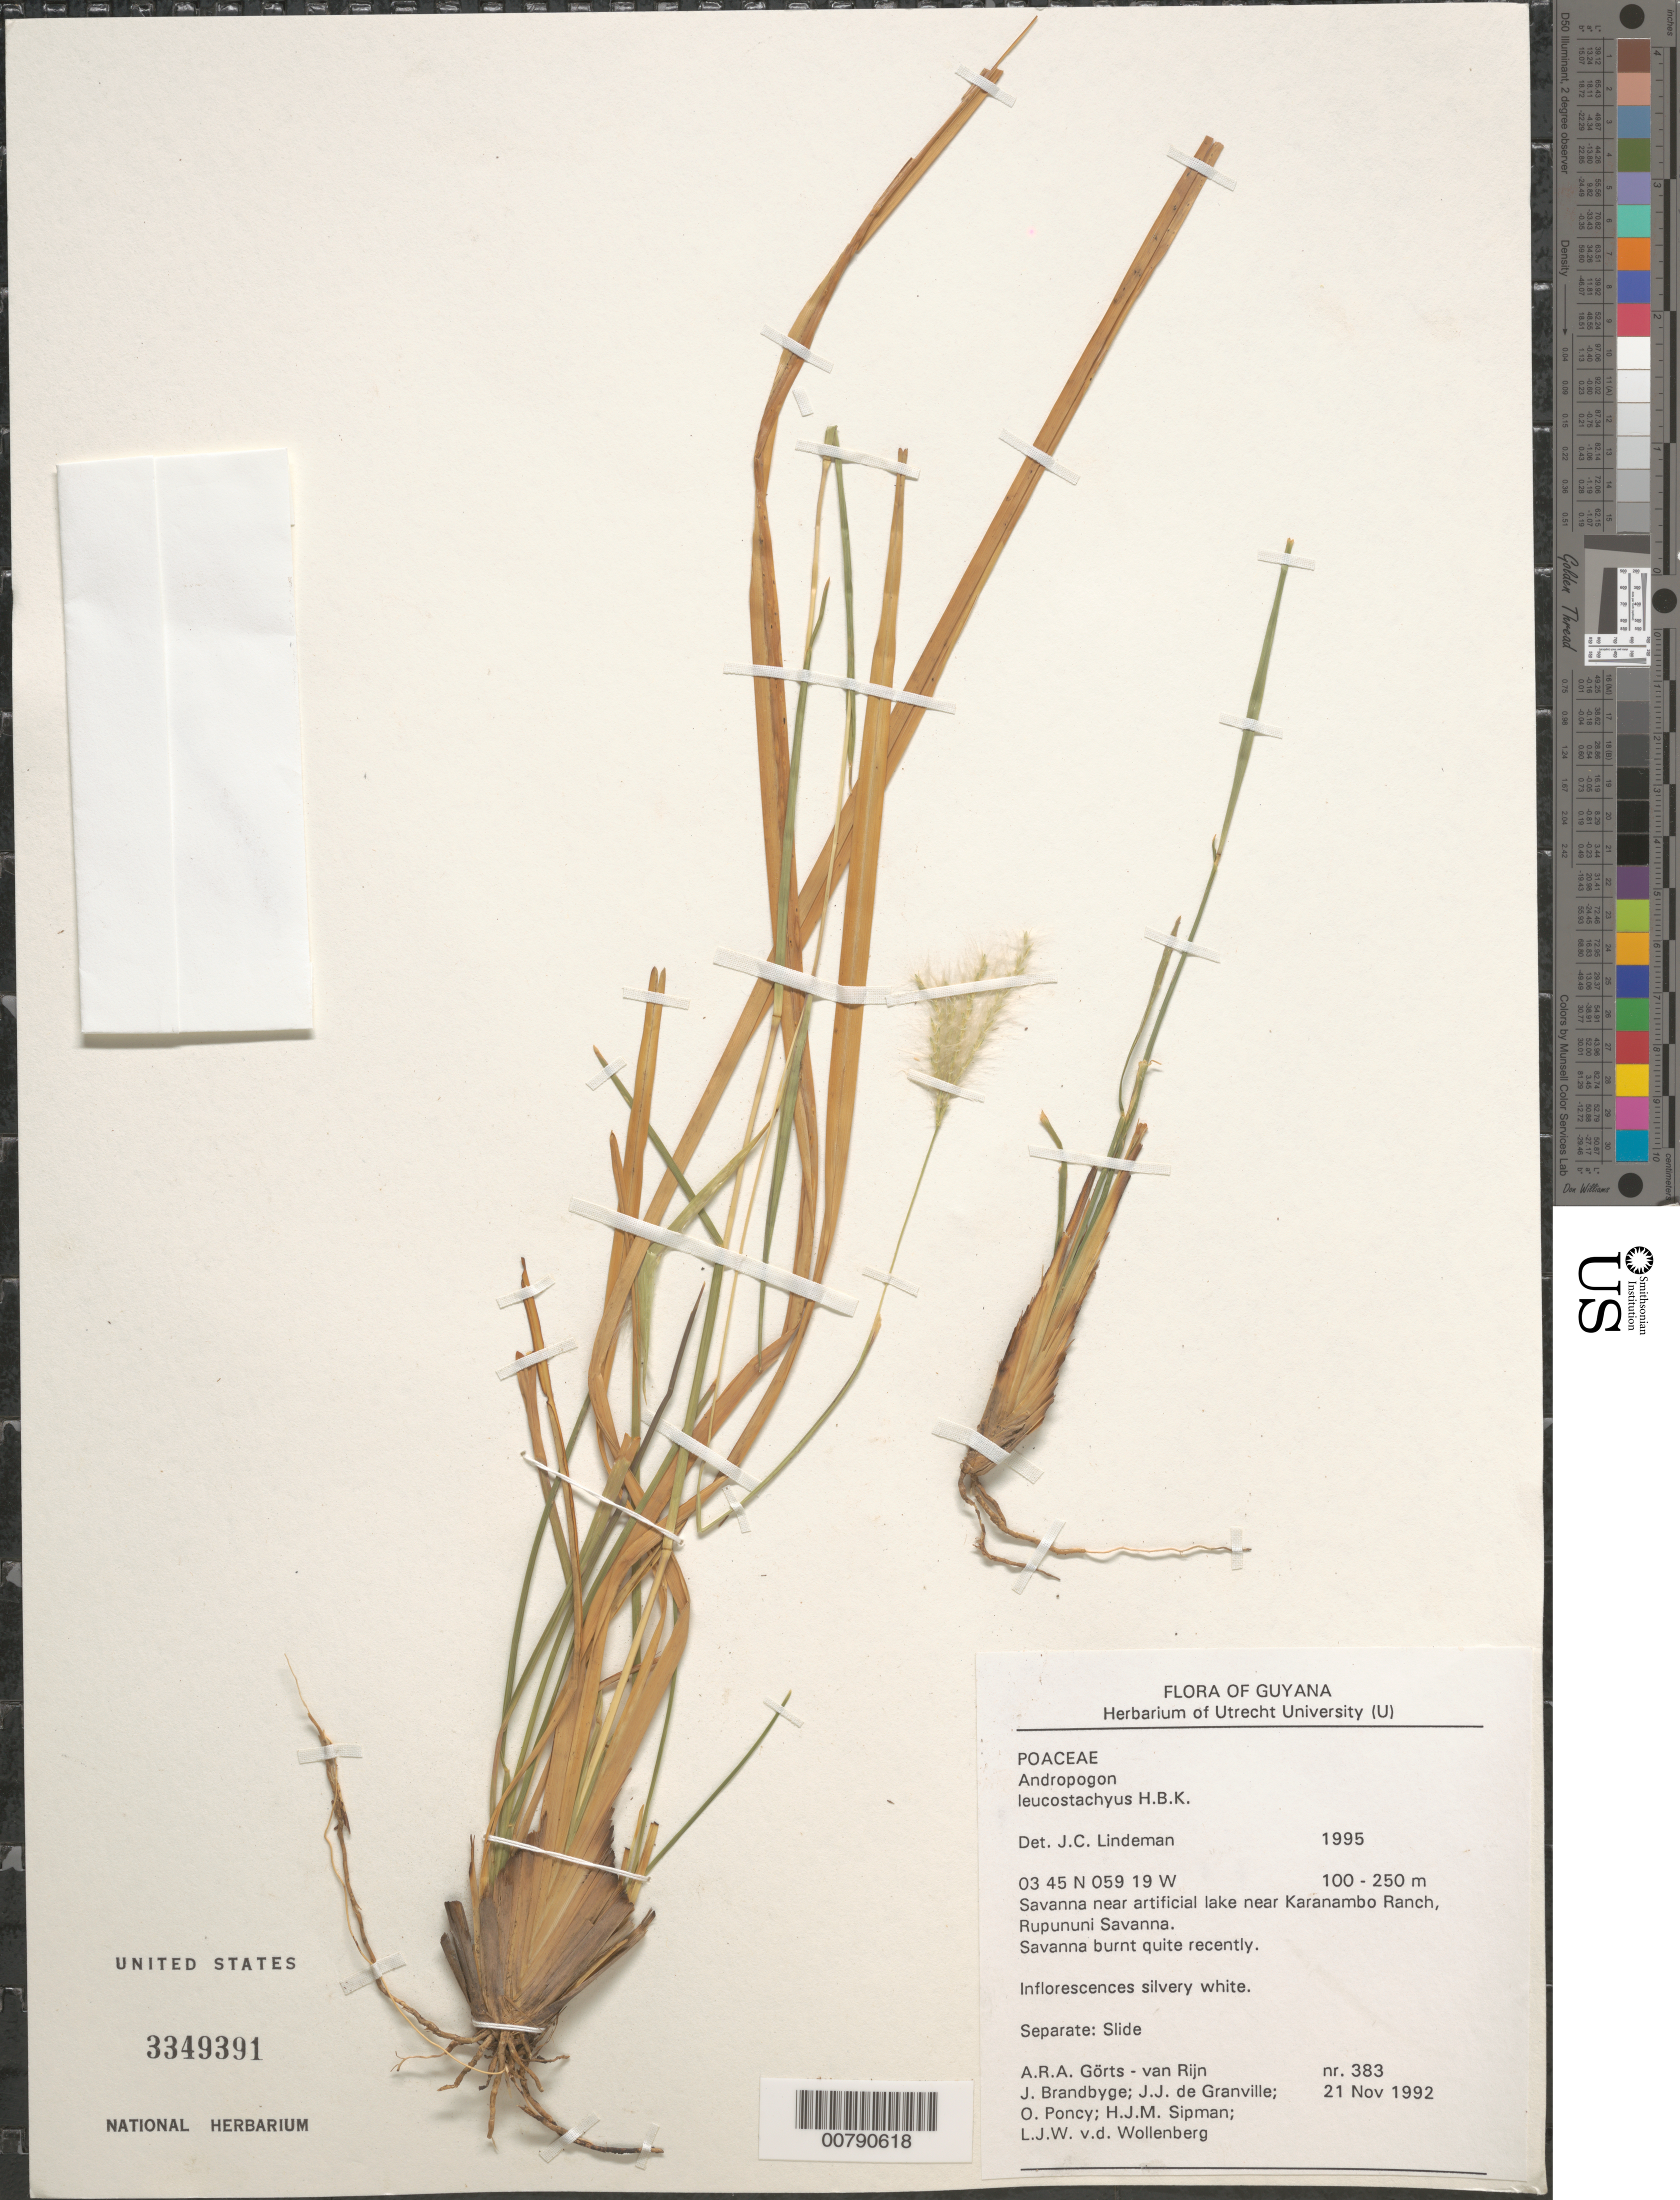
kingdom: Plantae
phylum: Tracheophyta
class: Liliopsida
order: Poales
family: Poaceae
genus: Andropogon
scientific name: Andropogon leucostachyus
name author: Kunth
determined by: Lindeman, J. C.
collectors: A. .R. A. Görts-van Rijn, J. Brandbyge, J.-J. de Granville, O. Poncy, H. J. M. Sipman & L. van der Wollenberg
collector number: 383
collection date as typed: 21-Nov-92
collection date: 1992-11-21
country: Guyana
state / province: U. Takutu-U. Essequibo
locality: Karanambo Ranch, Rupununi Savanna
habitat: Savanna near artificial lake near ranch; savanna burnt quite recently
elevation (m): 100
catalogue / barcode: US 3349391